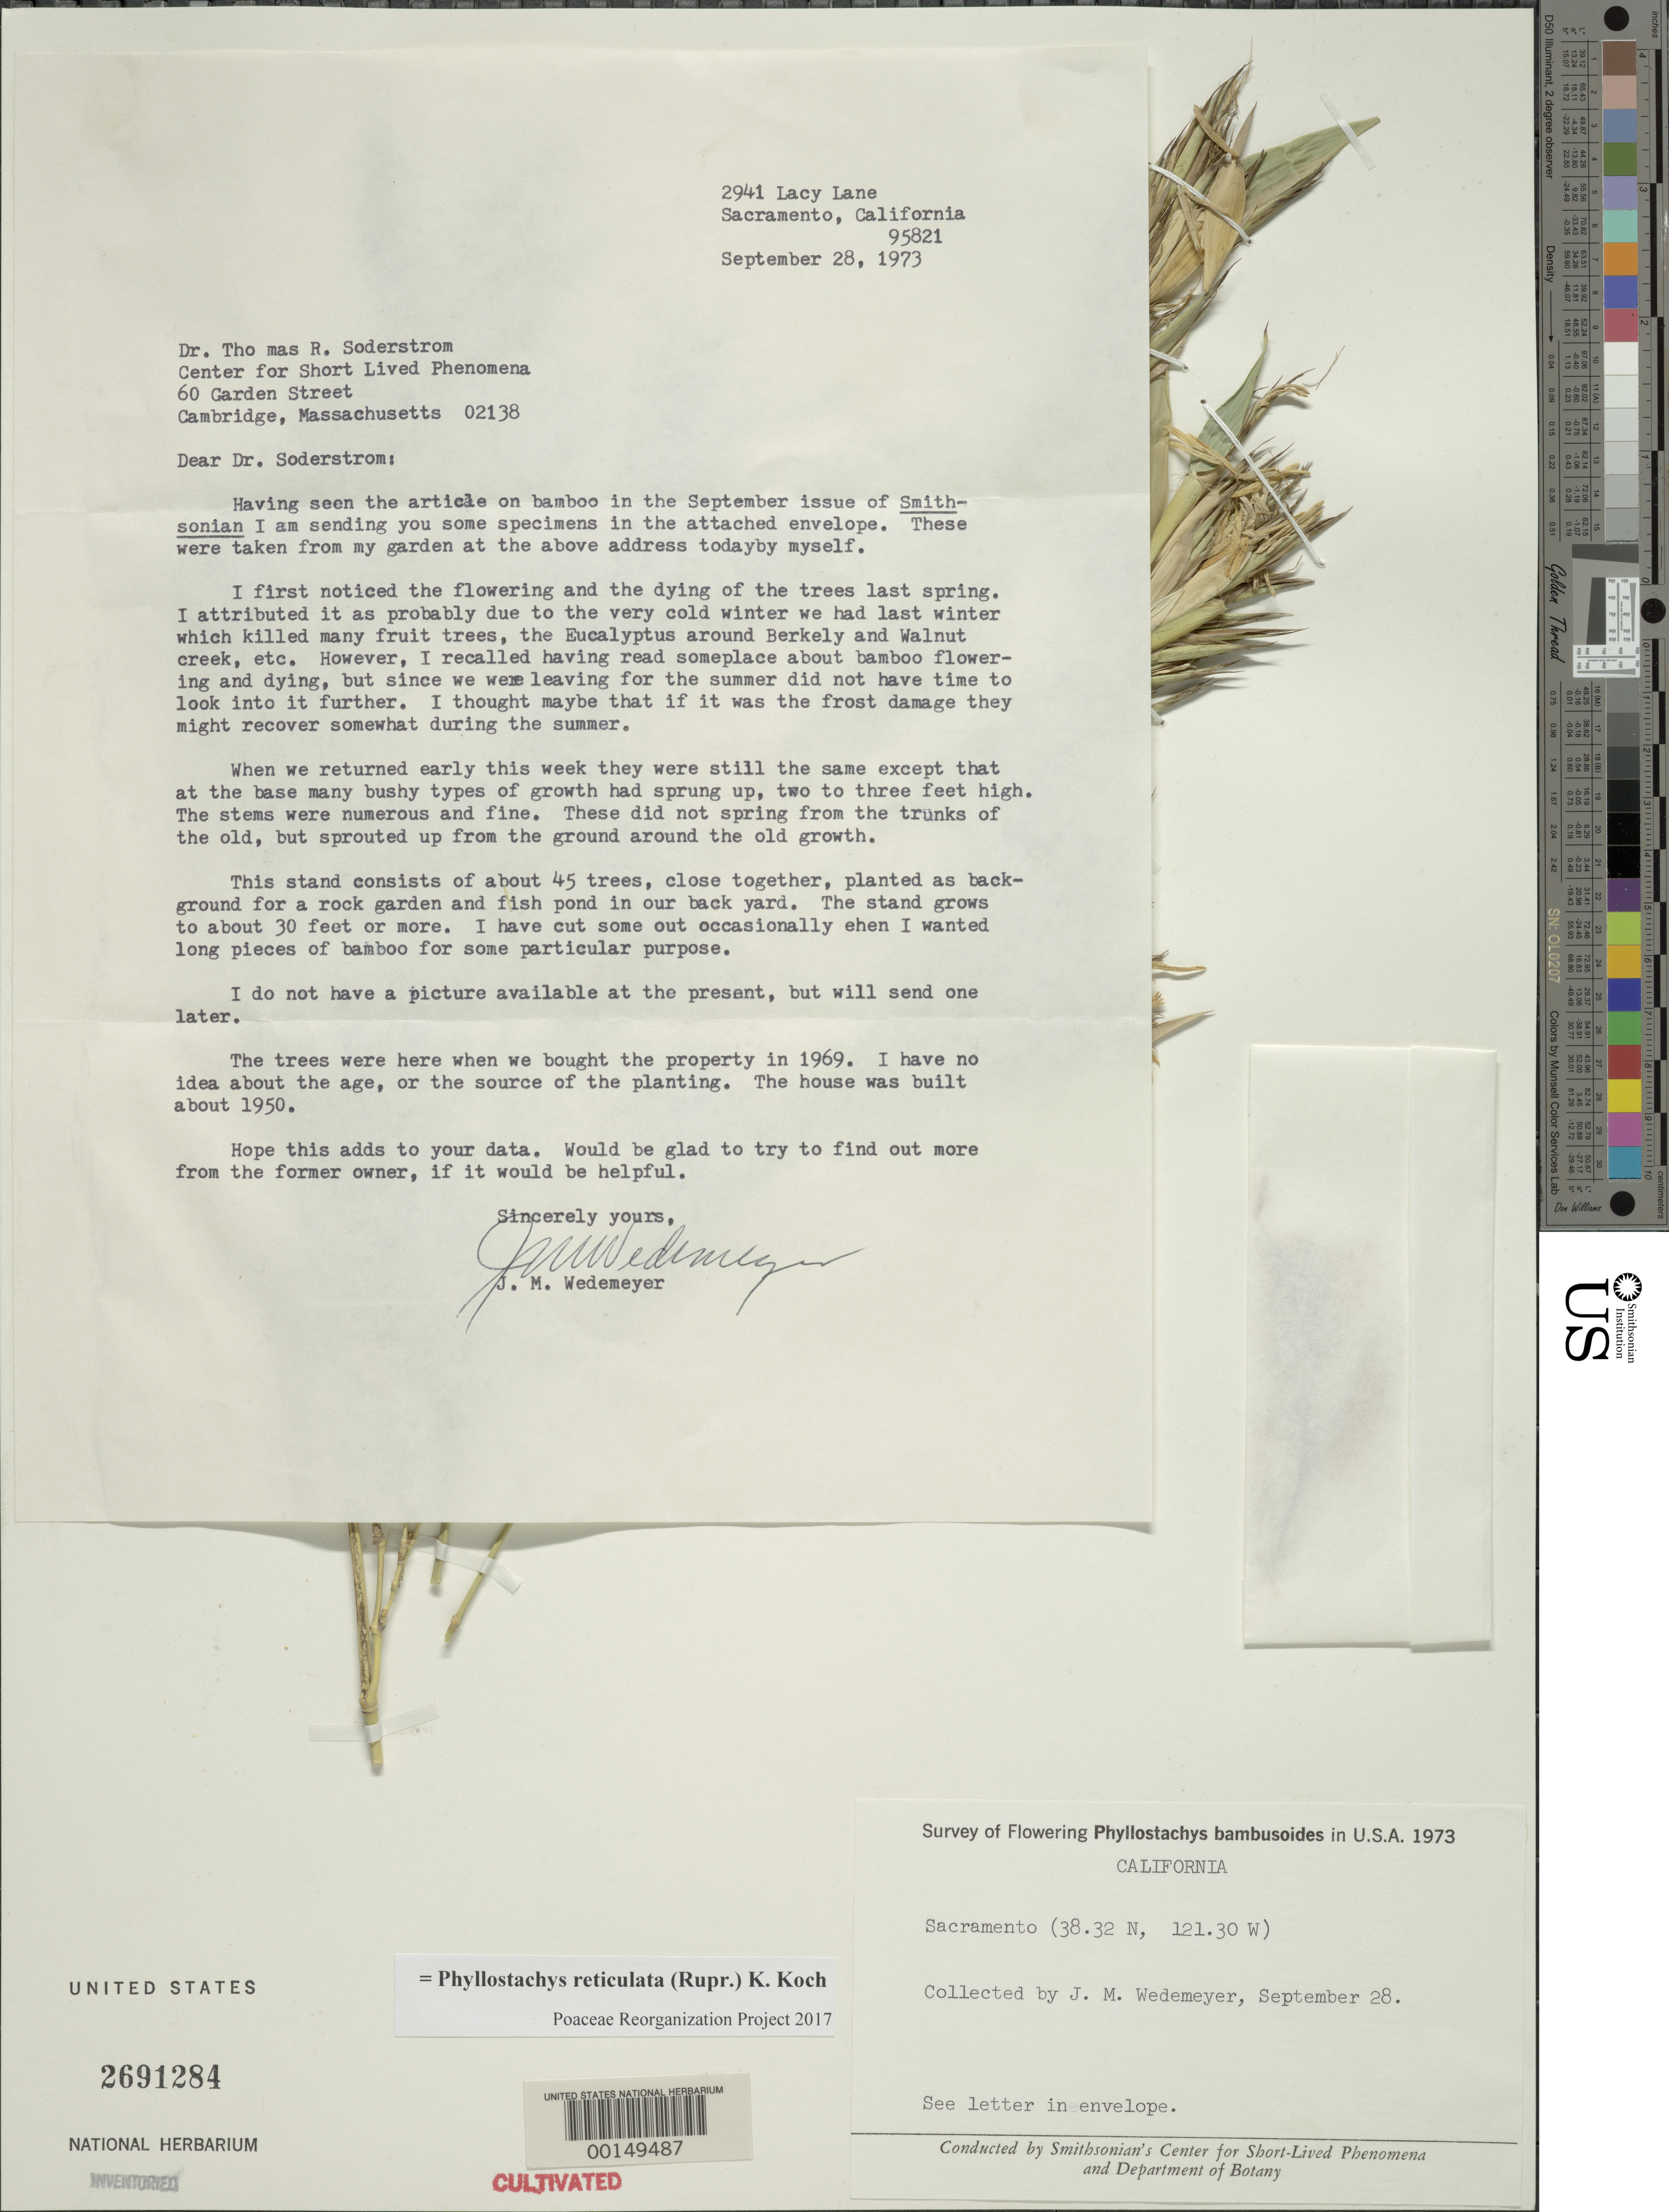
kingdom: Plantae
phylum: Tracheophyta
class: Liliopsida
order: Poales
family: Poaceae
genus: Phyllostachys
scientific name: Phyllostachys reticulata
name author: (Rupr.) K. Koch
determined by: Poaceae Reorganization Project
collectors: J. Wedemeyer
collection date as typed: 28 Sep 1973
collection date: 1973-09-28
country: United States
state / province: California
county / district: Sacramento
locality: Sacramento, lat. 38.32n: long. 121.30w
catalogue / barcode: US 2691284